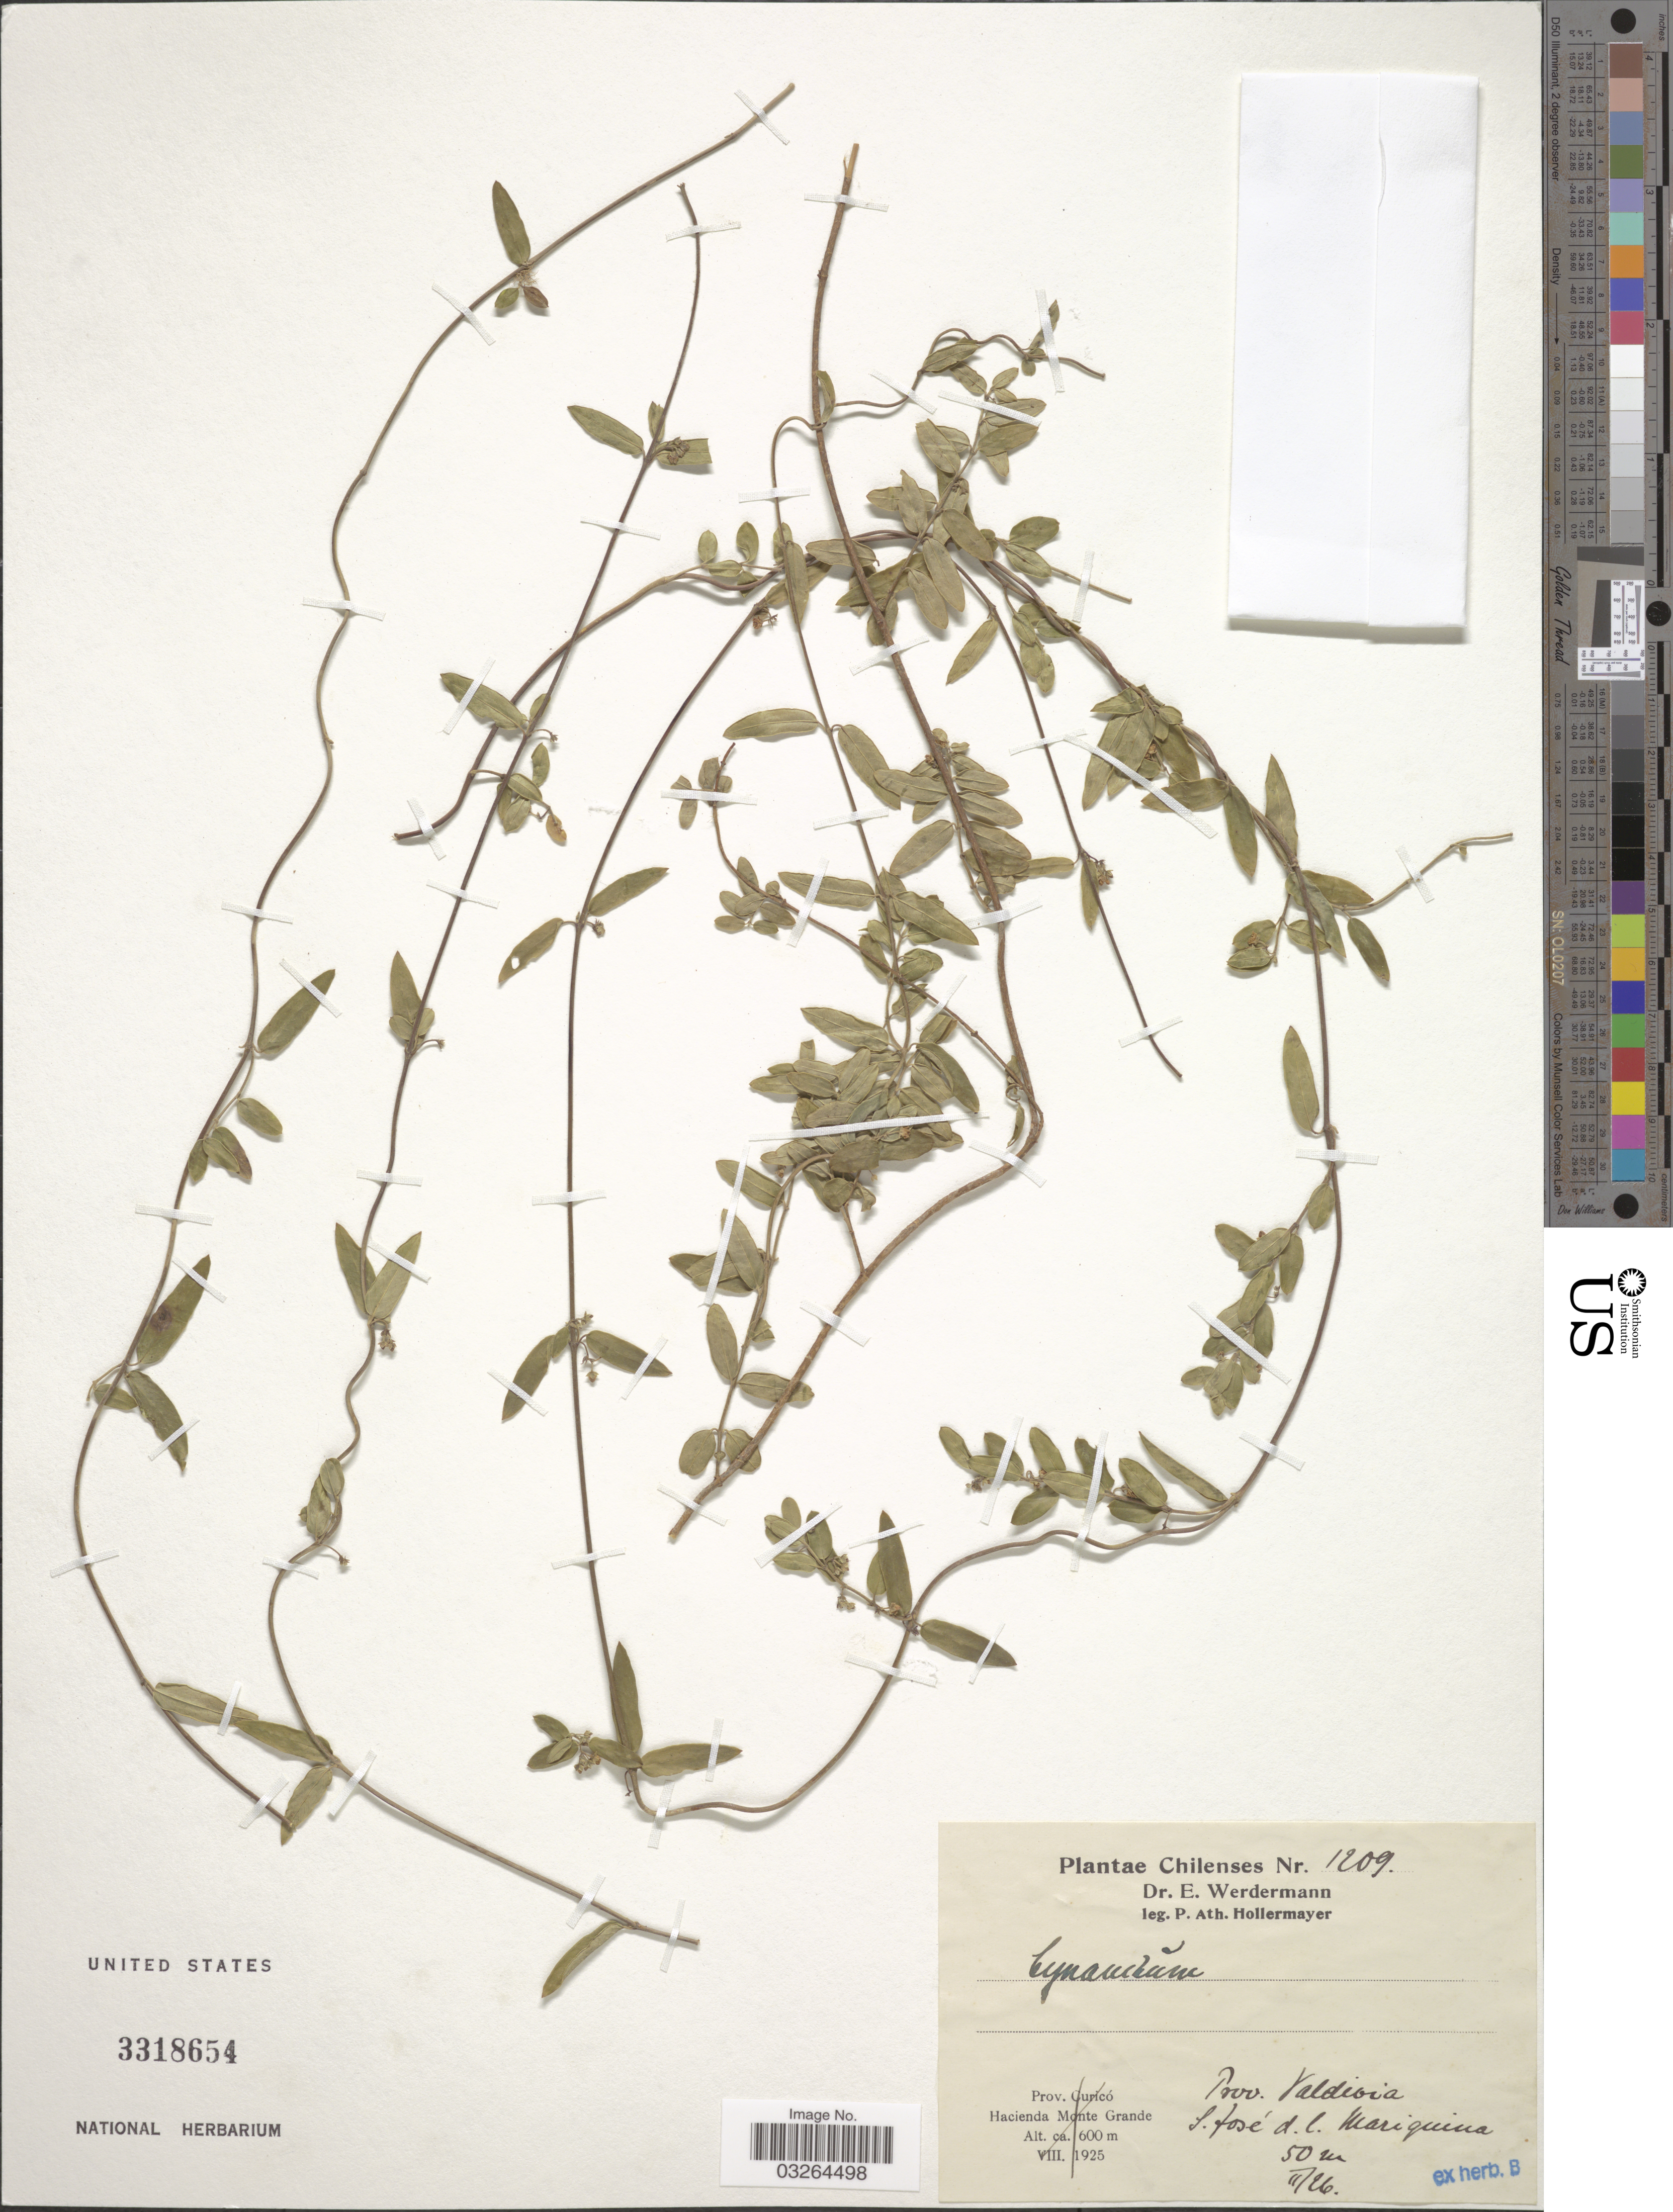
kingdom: Plantae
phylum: Tracheophyta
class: Magnoliopsida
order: Gentianales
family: Apocynaceae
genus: Cynanchum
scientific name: Cynanchum sp.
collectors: P. Hollermayer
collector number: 1209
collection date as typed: Transcribed d/m/y: /3/26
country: Chile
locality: Prov. Valdioia, S. José d. l. Mariquina.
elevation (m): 50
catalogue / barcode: US 3318654